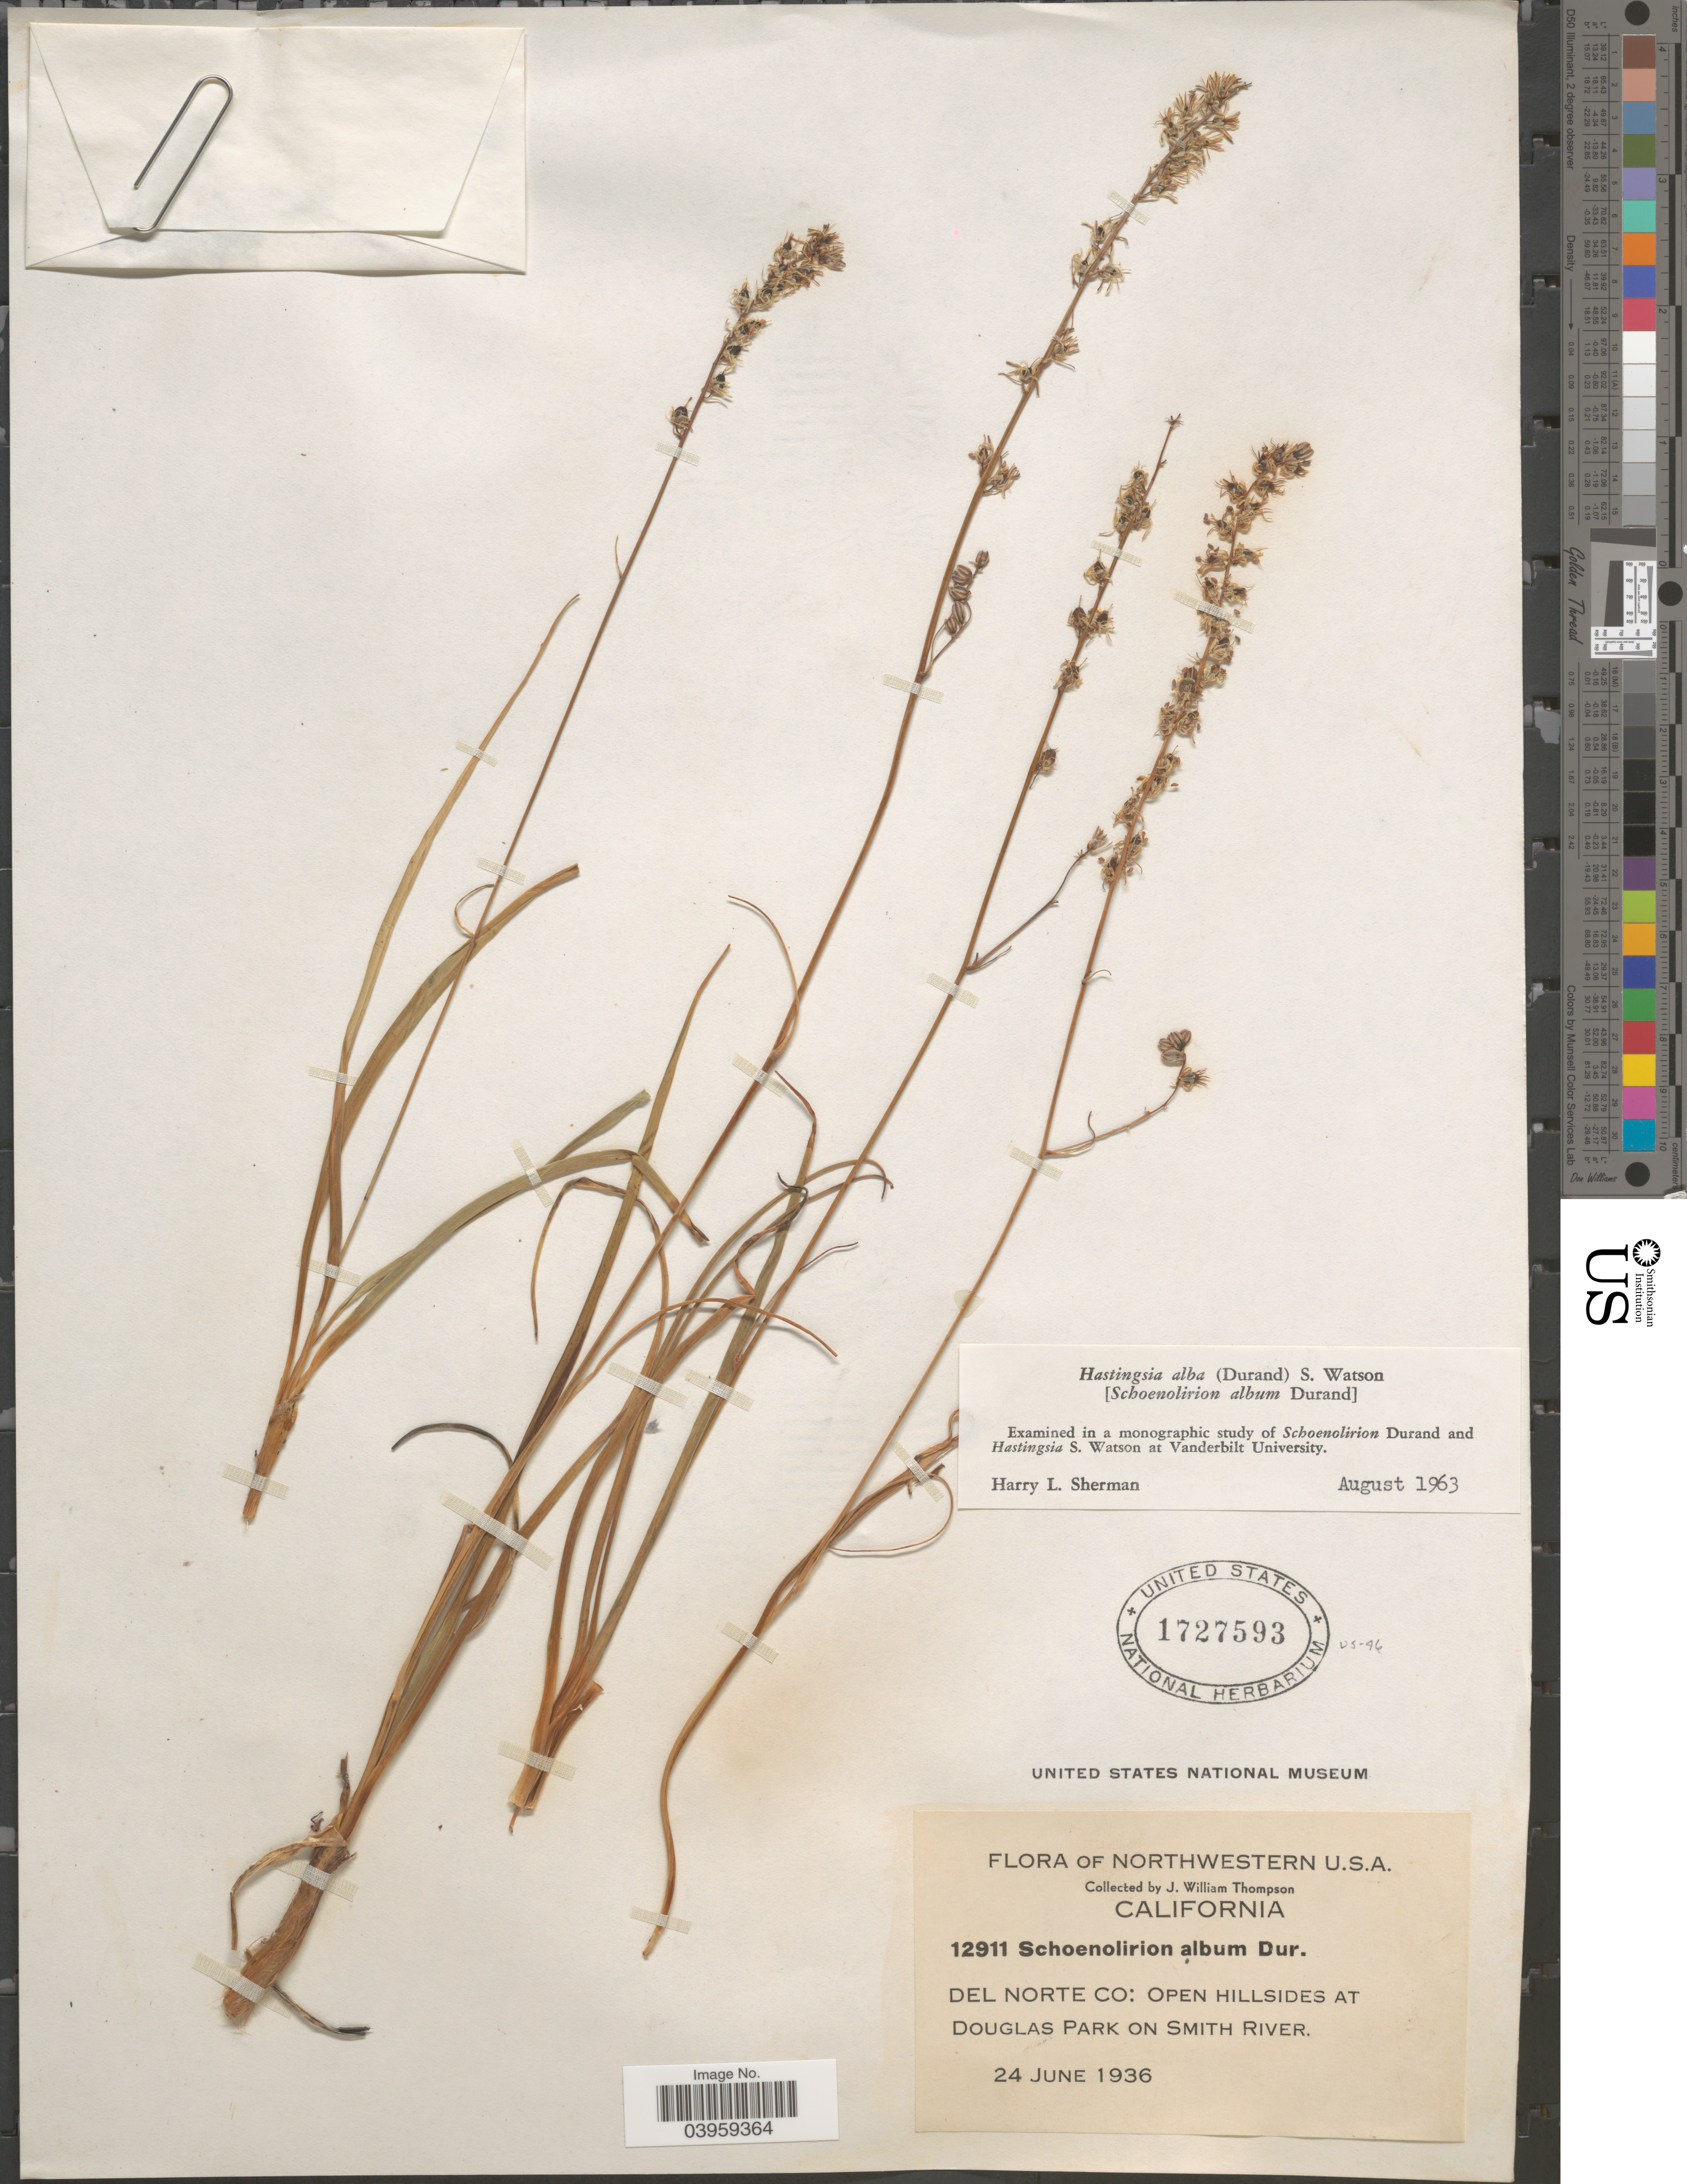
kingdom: Plantae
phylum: Tracheophyta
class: Liliopsida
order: Asparagales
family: Asparagaceae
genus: Hastingsia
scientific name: Hastingsia alba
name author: (Durand) S. Watson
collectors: J. W. Thompson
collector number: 12911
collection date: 1936-06-24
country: United States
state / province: California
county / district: Del Norte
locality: Northwestern U.S.A. Del Norte Co: Open hillsides at Douglas Park on Smith River.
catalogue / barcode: US 1727593